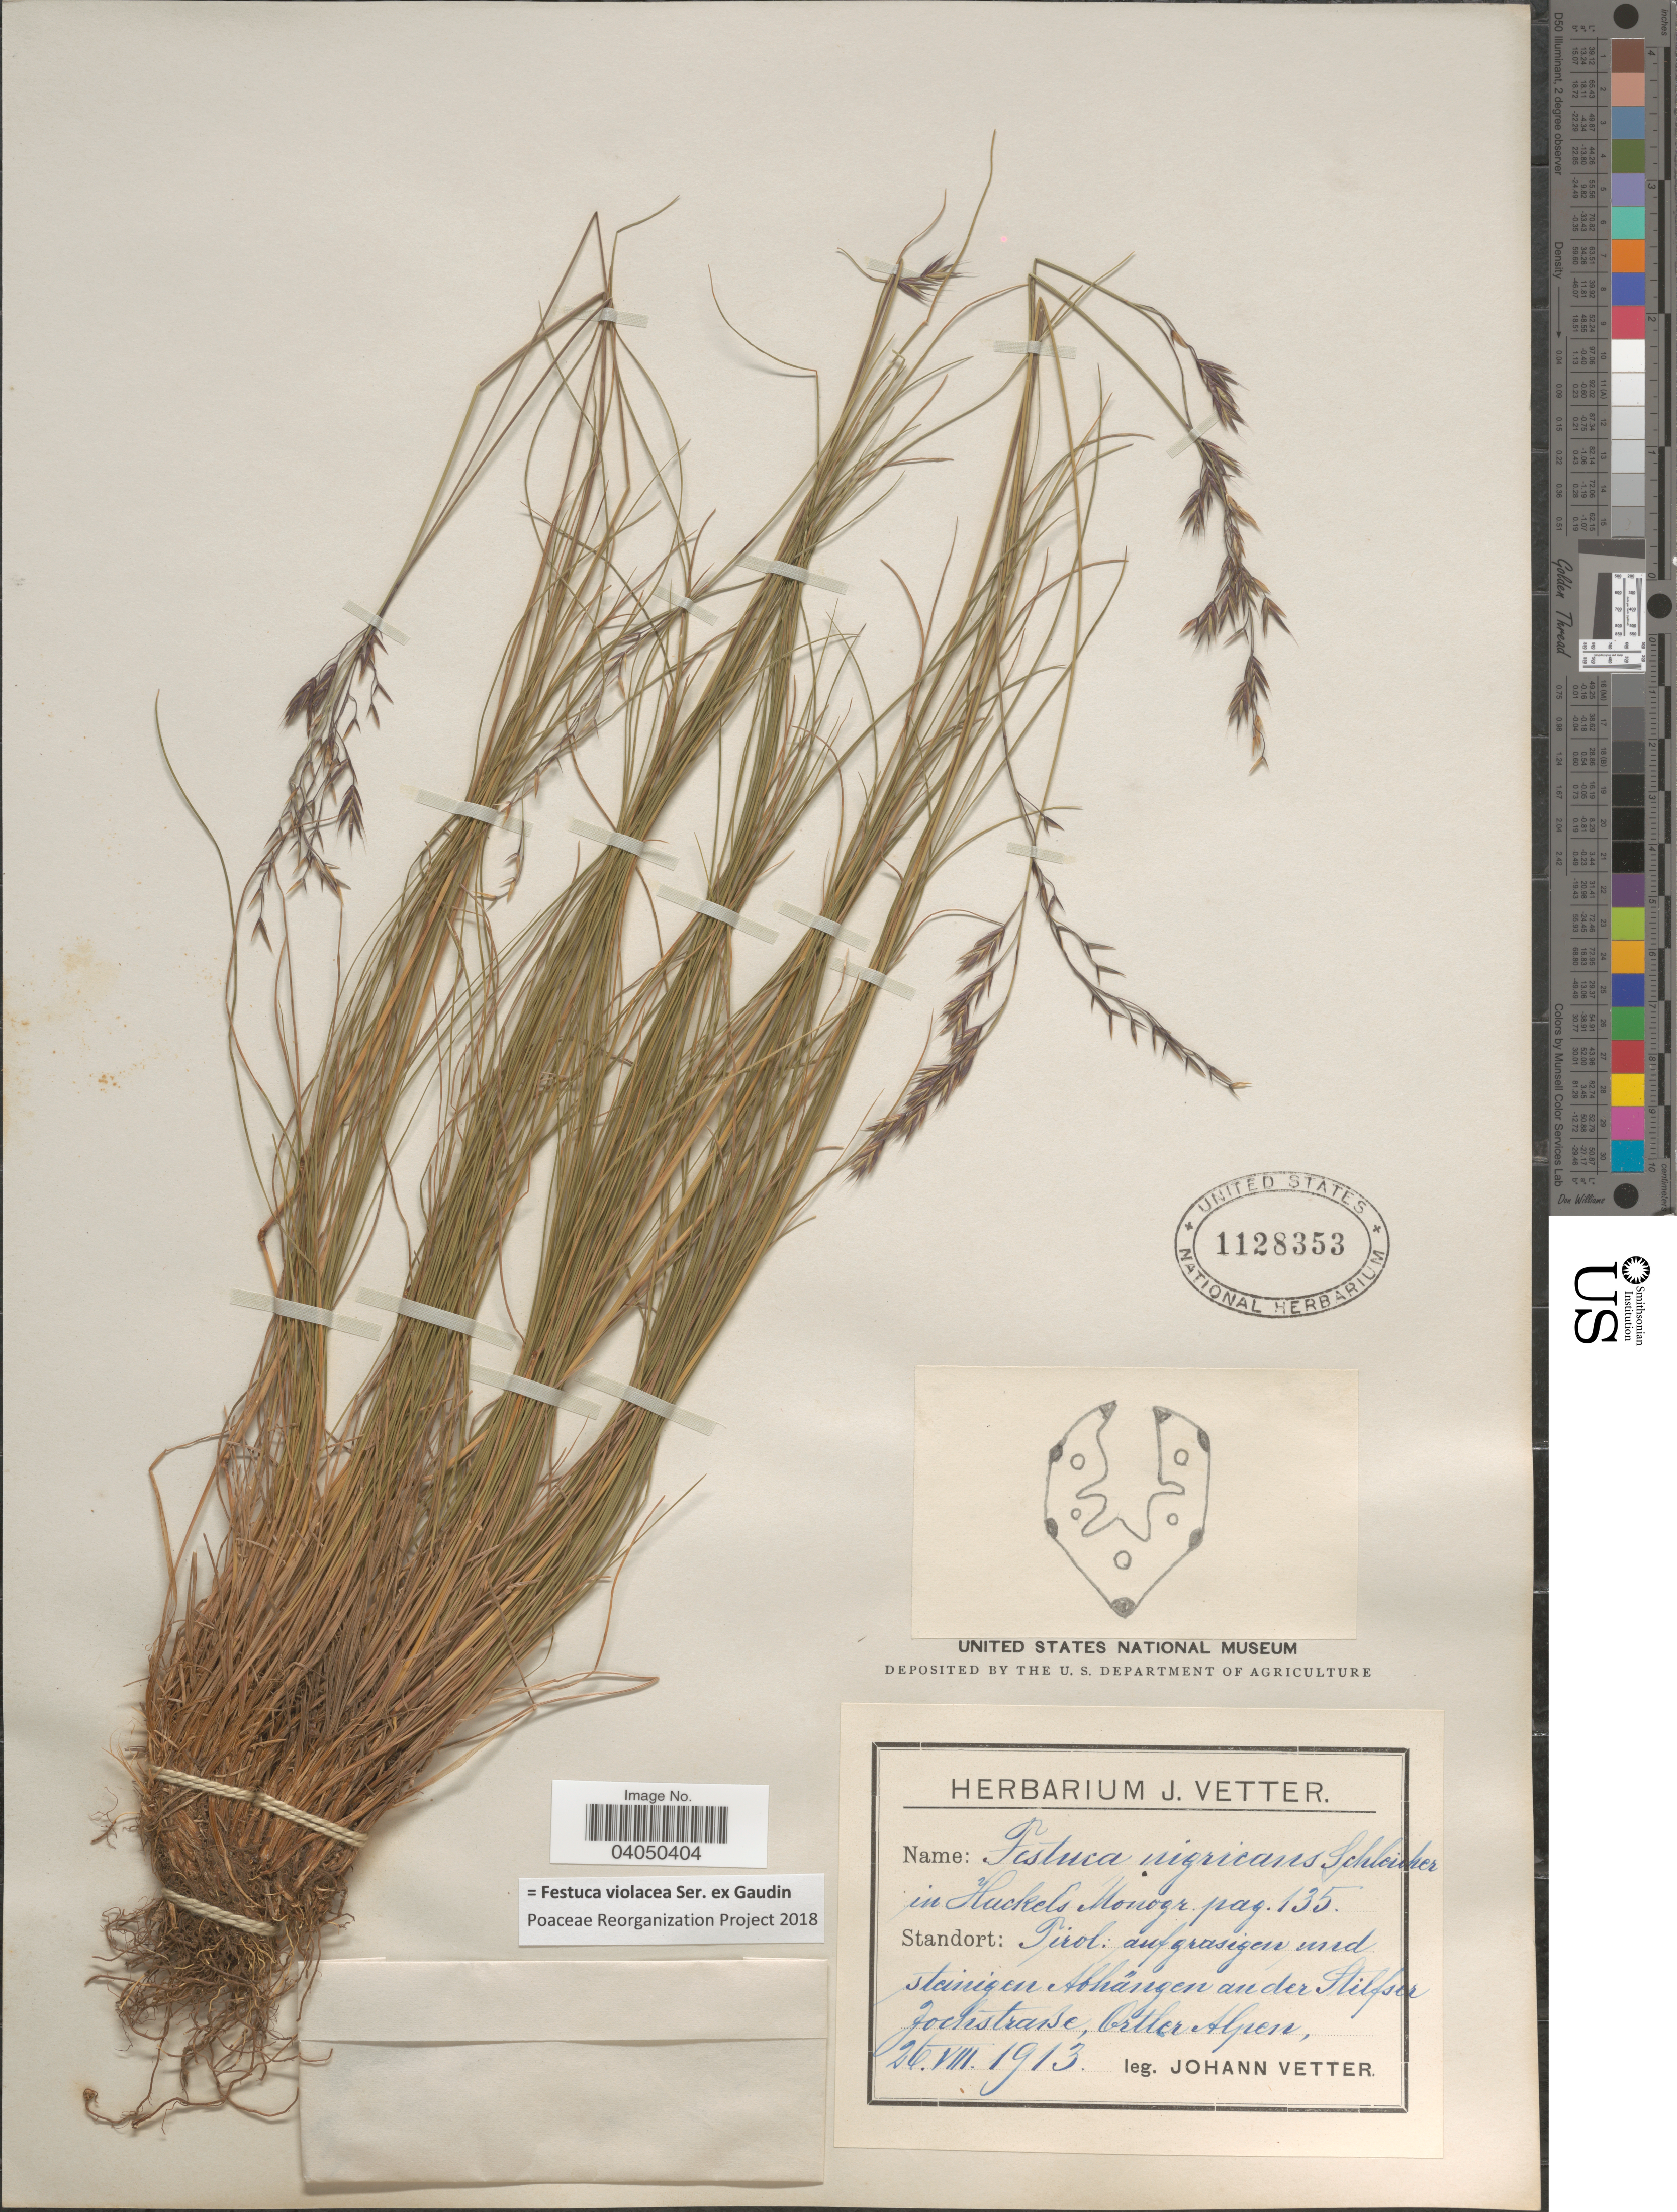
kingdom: Plantae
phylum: Tracheophyta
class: Liliopsida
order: Poales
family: Poaceae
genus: Festuca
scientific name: Festuca violacea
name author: Gaudin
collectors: J. Vetter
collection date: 1913-08-26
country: Italy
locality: Tirol: auf grasigen und steinigen Abhängen an der Stilfser Jochstrasse, Ortler Alpen.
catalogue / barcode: US 1128353